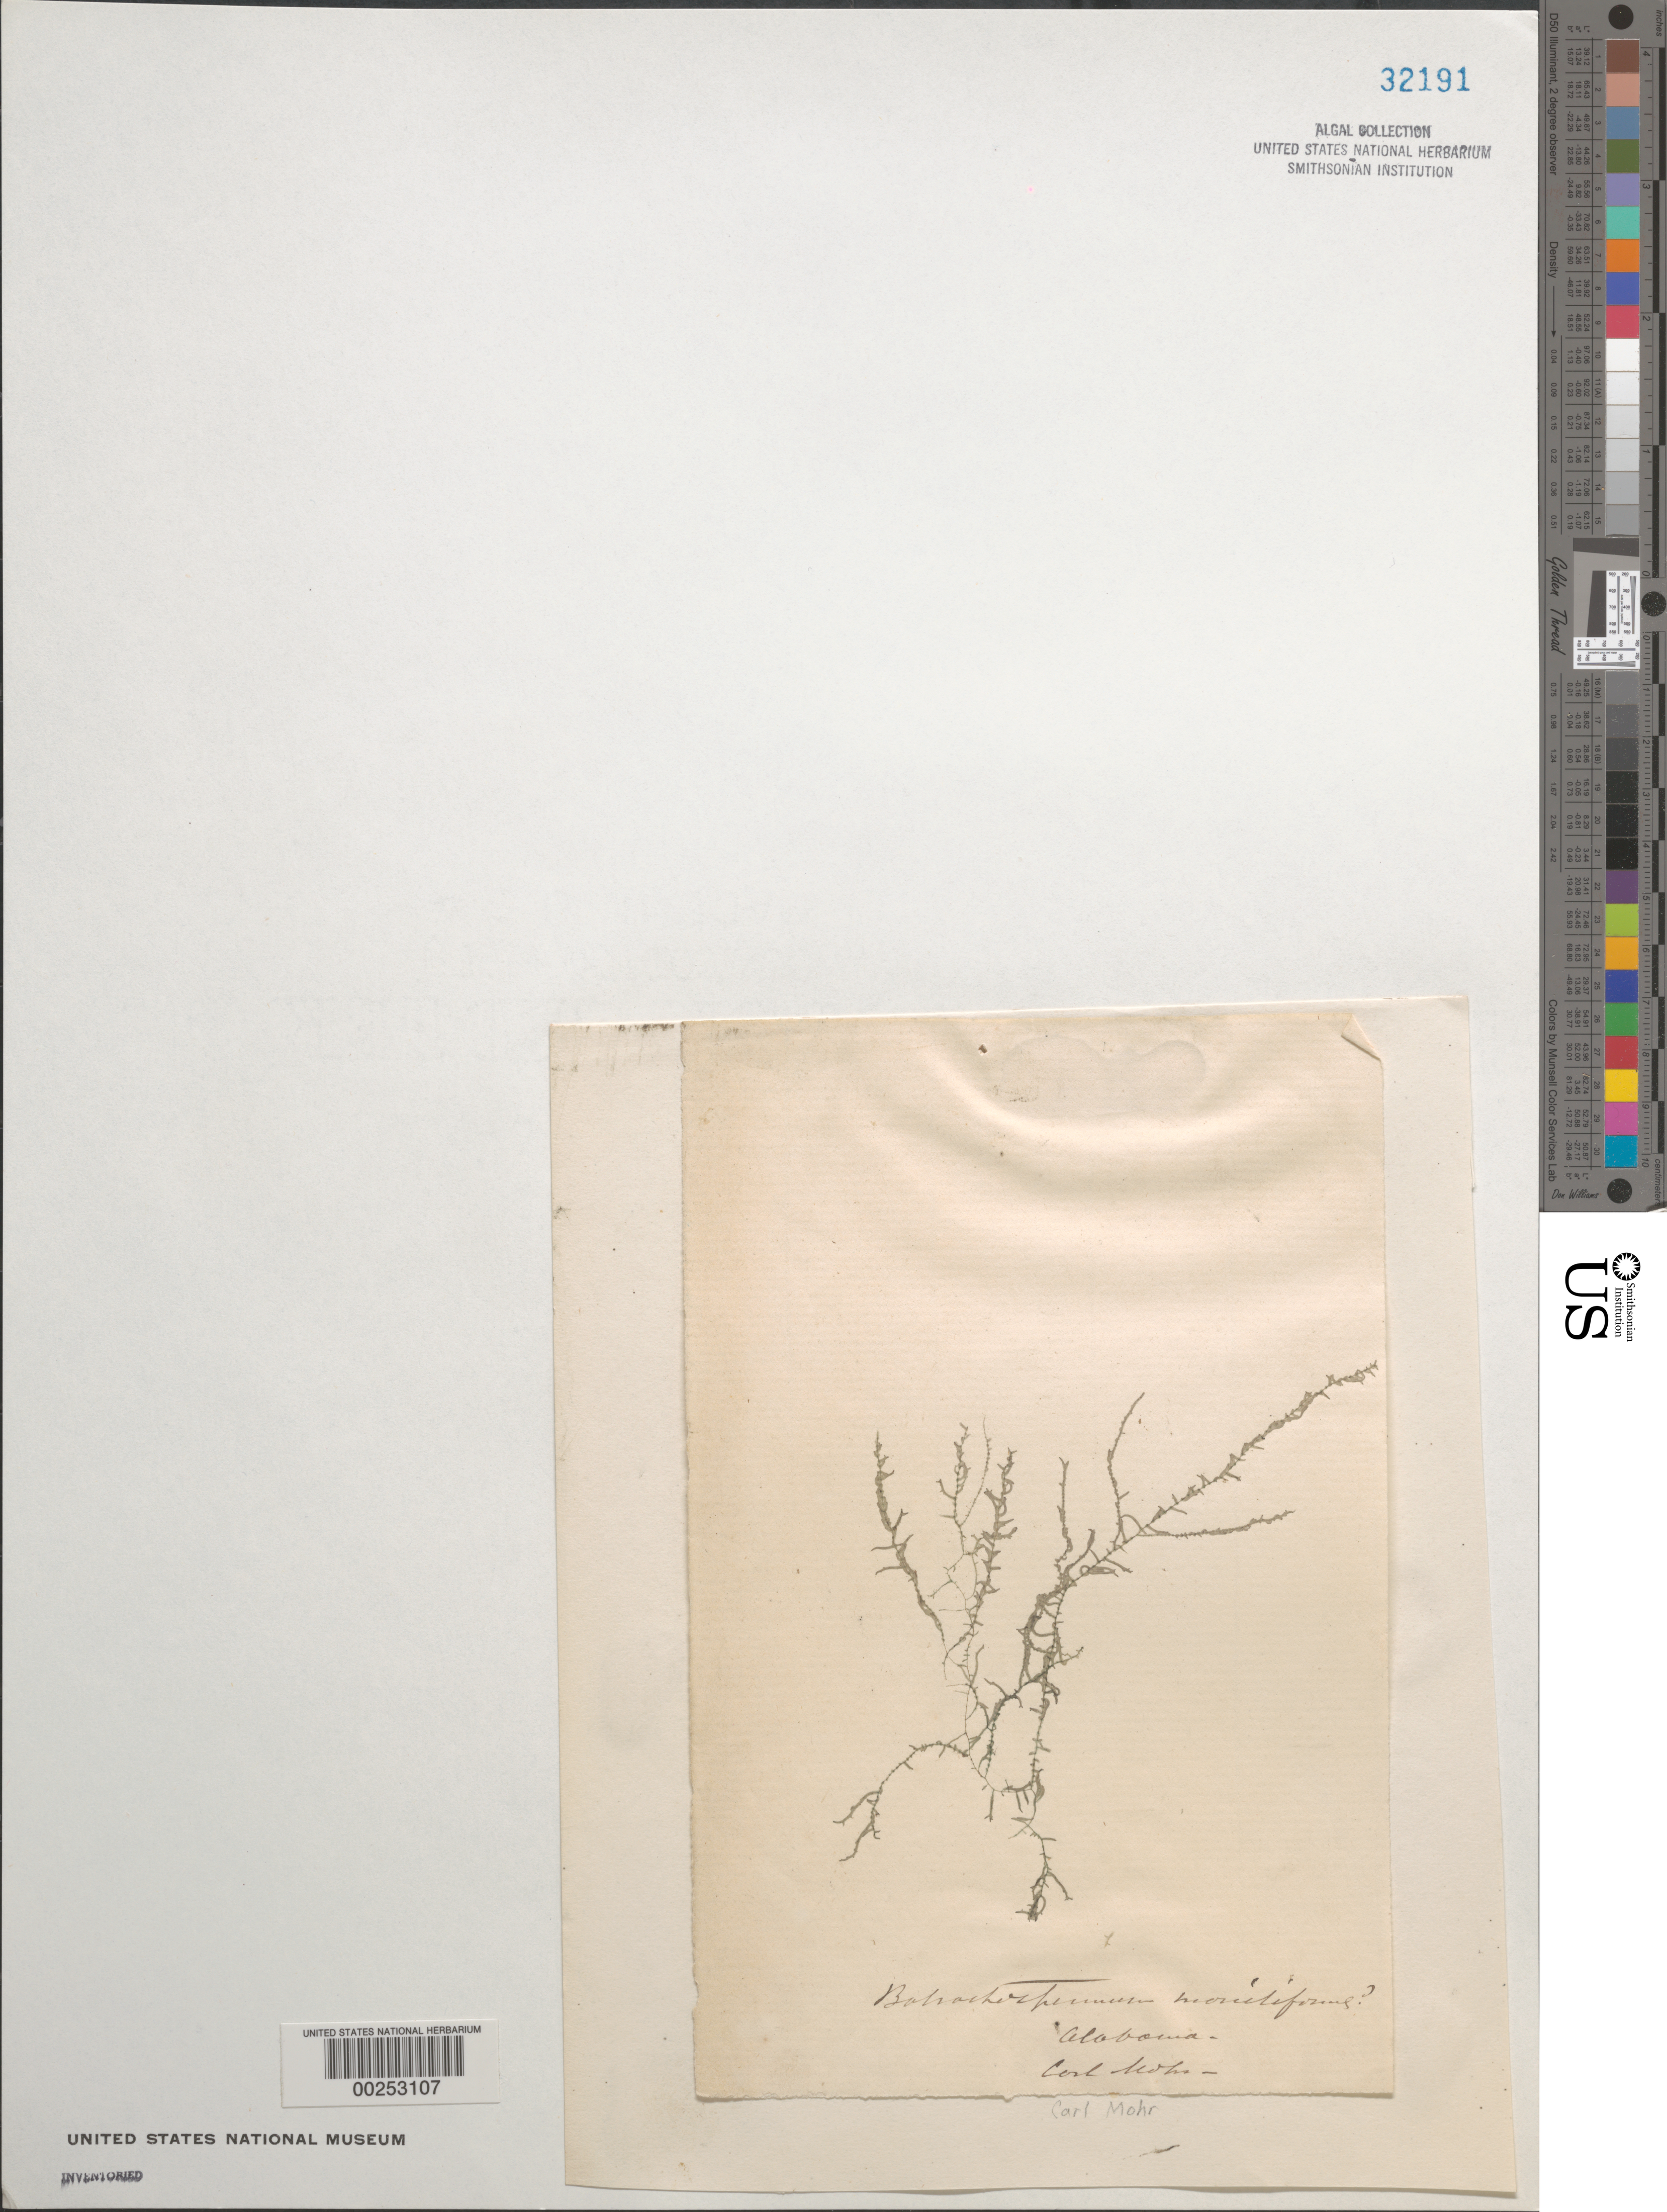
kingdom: Plantae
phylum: Rhodophyta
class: Florideophyceae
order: Batrachospermales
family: Batrachospermaceae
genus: Batrachospermum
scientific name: Batrachospermum gelatinosum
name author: (L.) DC.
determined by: Algae name updating Project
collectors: C. T. Mohr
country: United States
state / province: Alabama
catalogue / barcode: US 32191